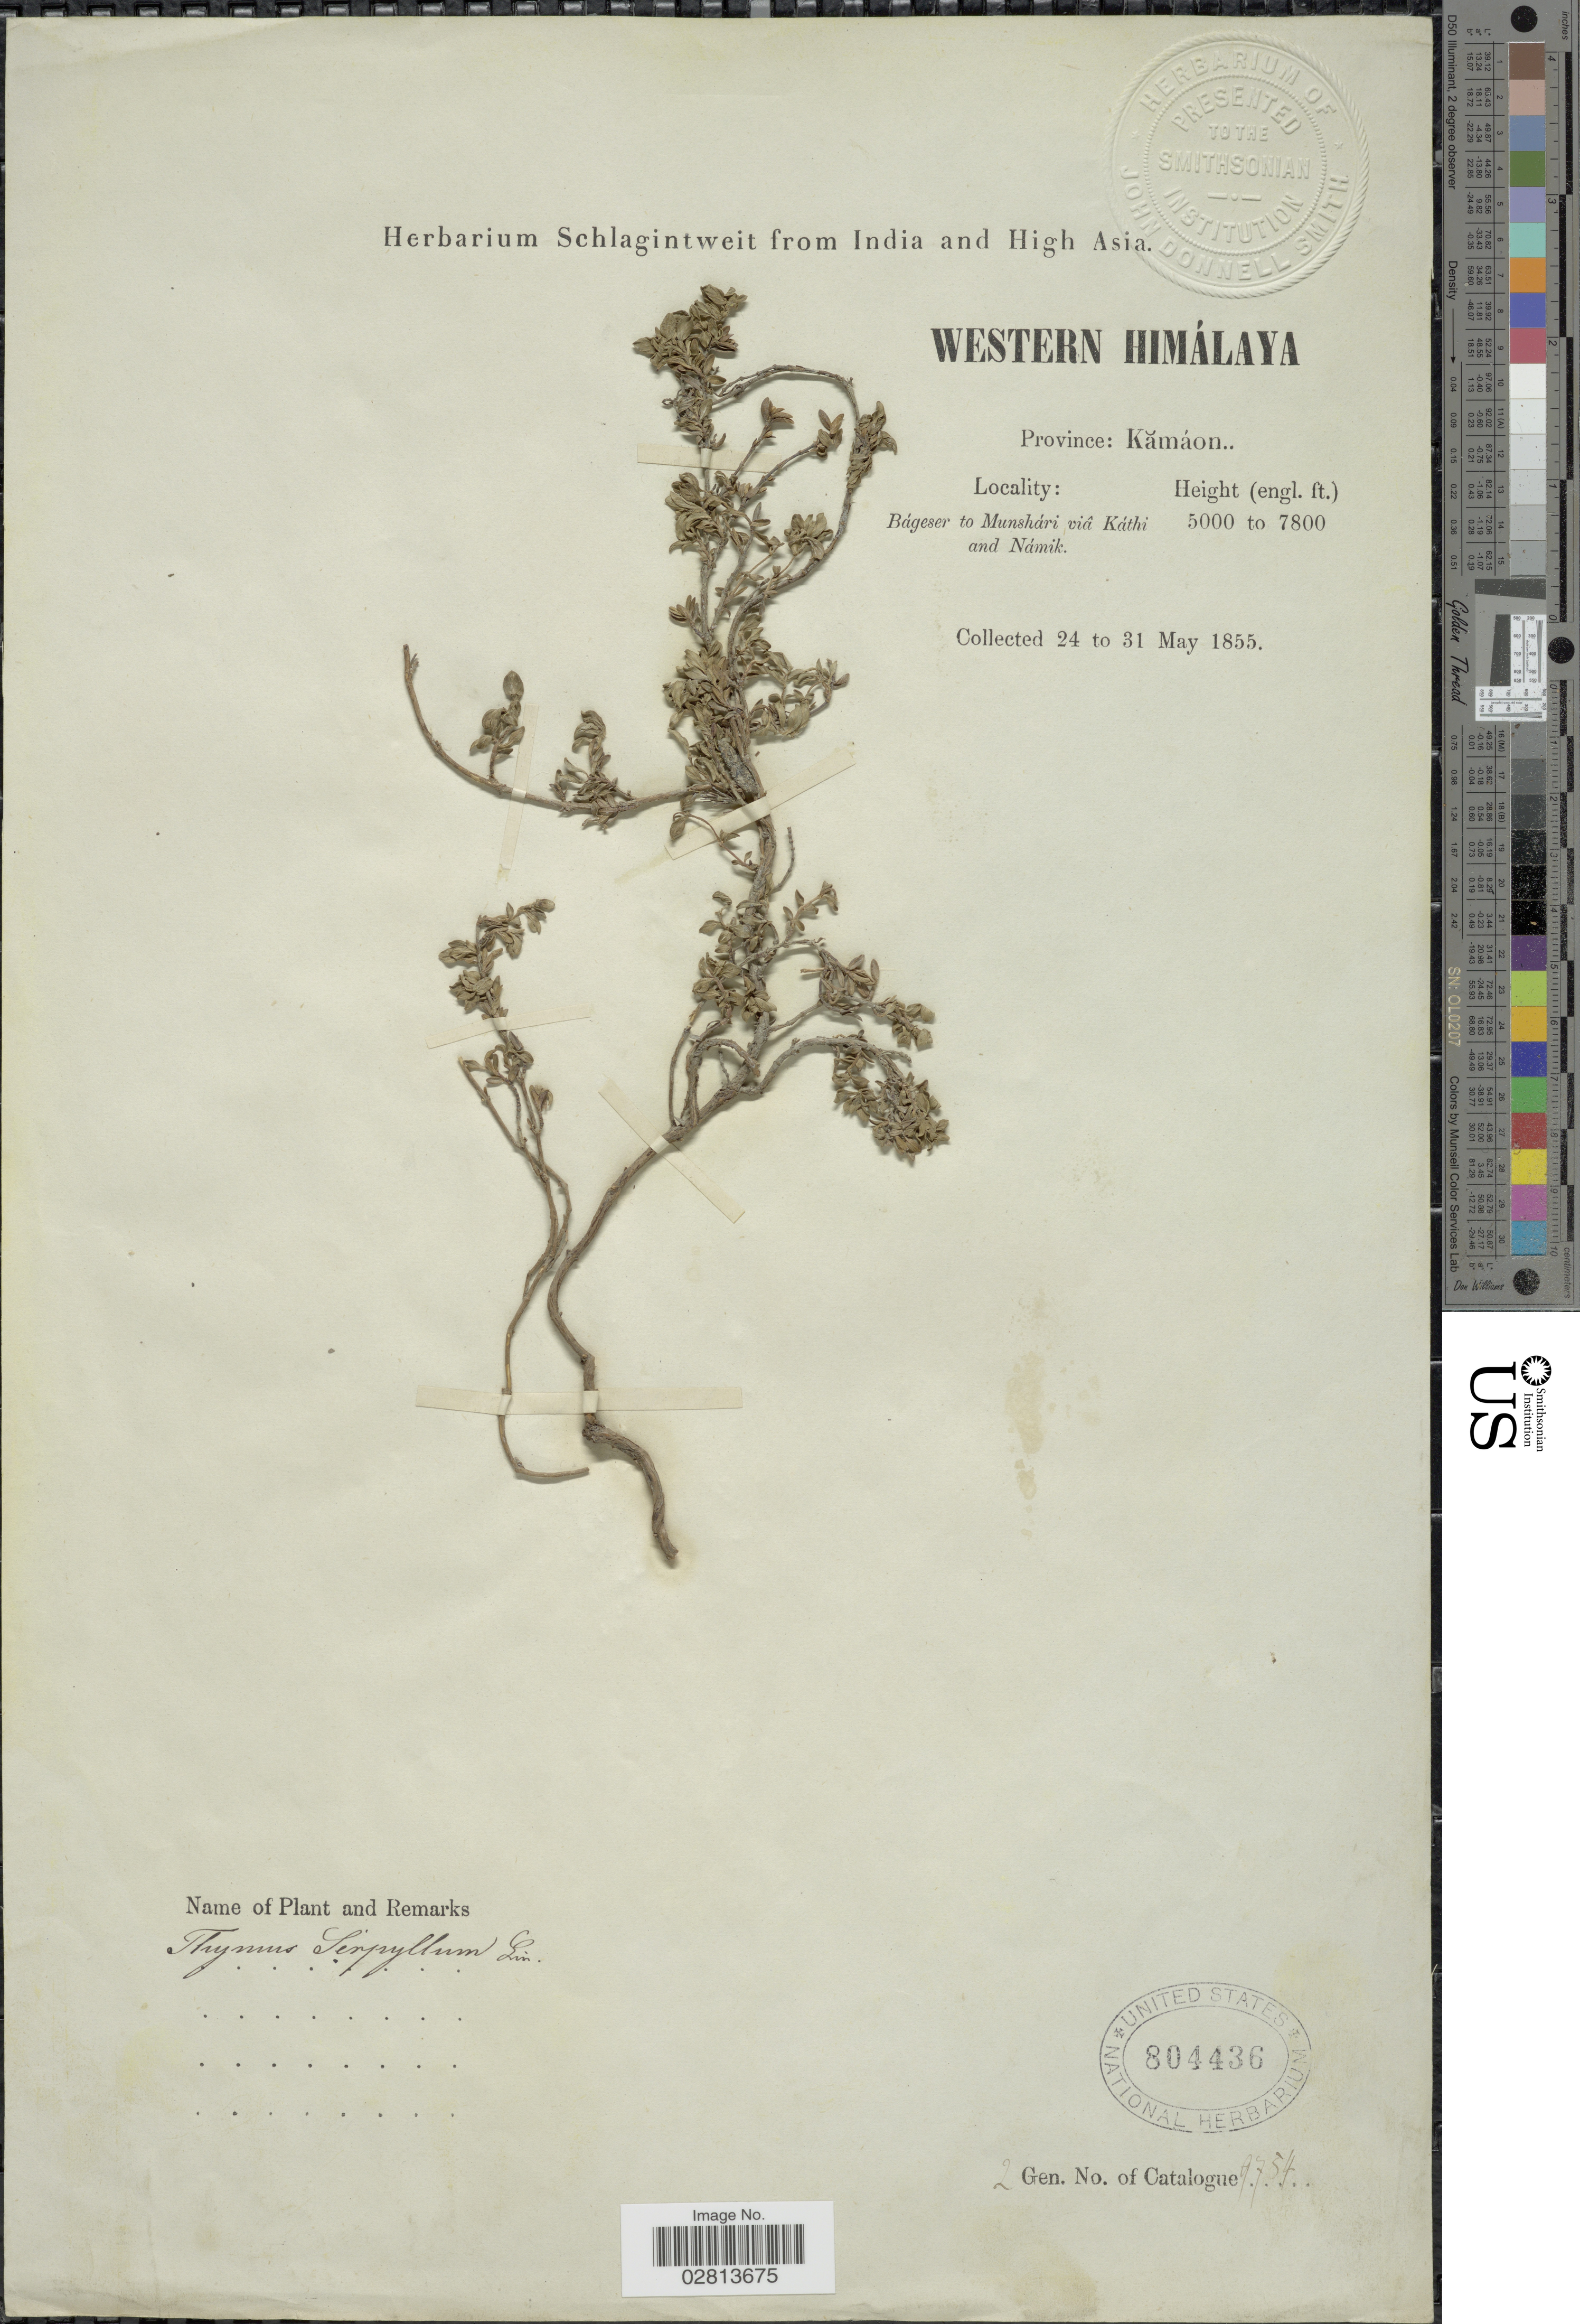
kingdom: Plantae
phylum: Tracheophyta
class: Magnoliopsida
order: Lamiales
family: Lamiaceae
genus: Thymus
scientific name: Thymus serpyllum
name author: L.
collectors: ex herb. Schlagintweit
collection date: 1855-05-24/1855-05-31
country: India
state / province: Uttarakhand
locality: Western Himalaya. Province: Kamáon. Bágeser to Munshári viâ Káthi and Námik.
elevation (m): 1524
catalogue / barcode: US 804436